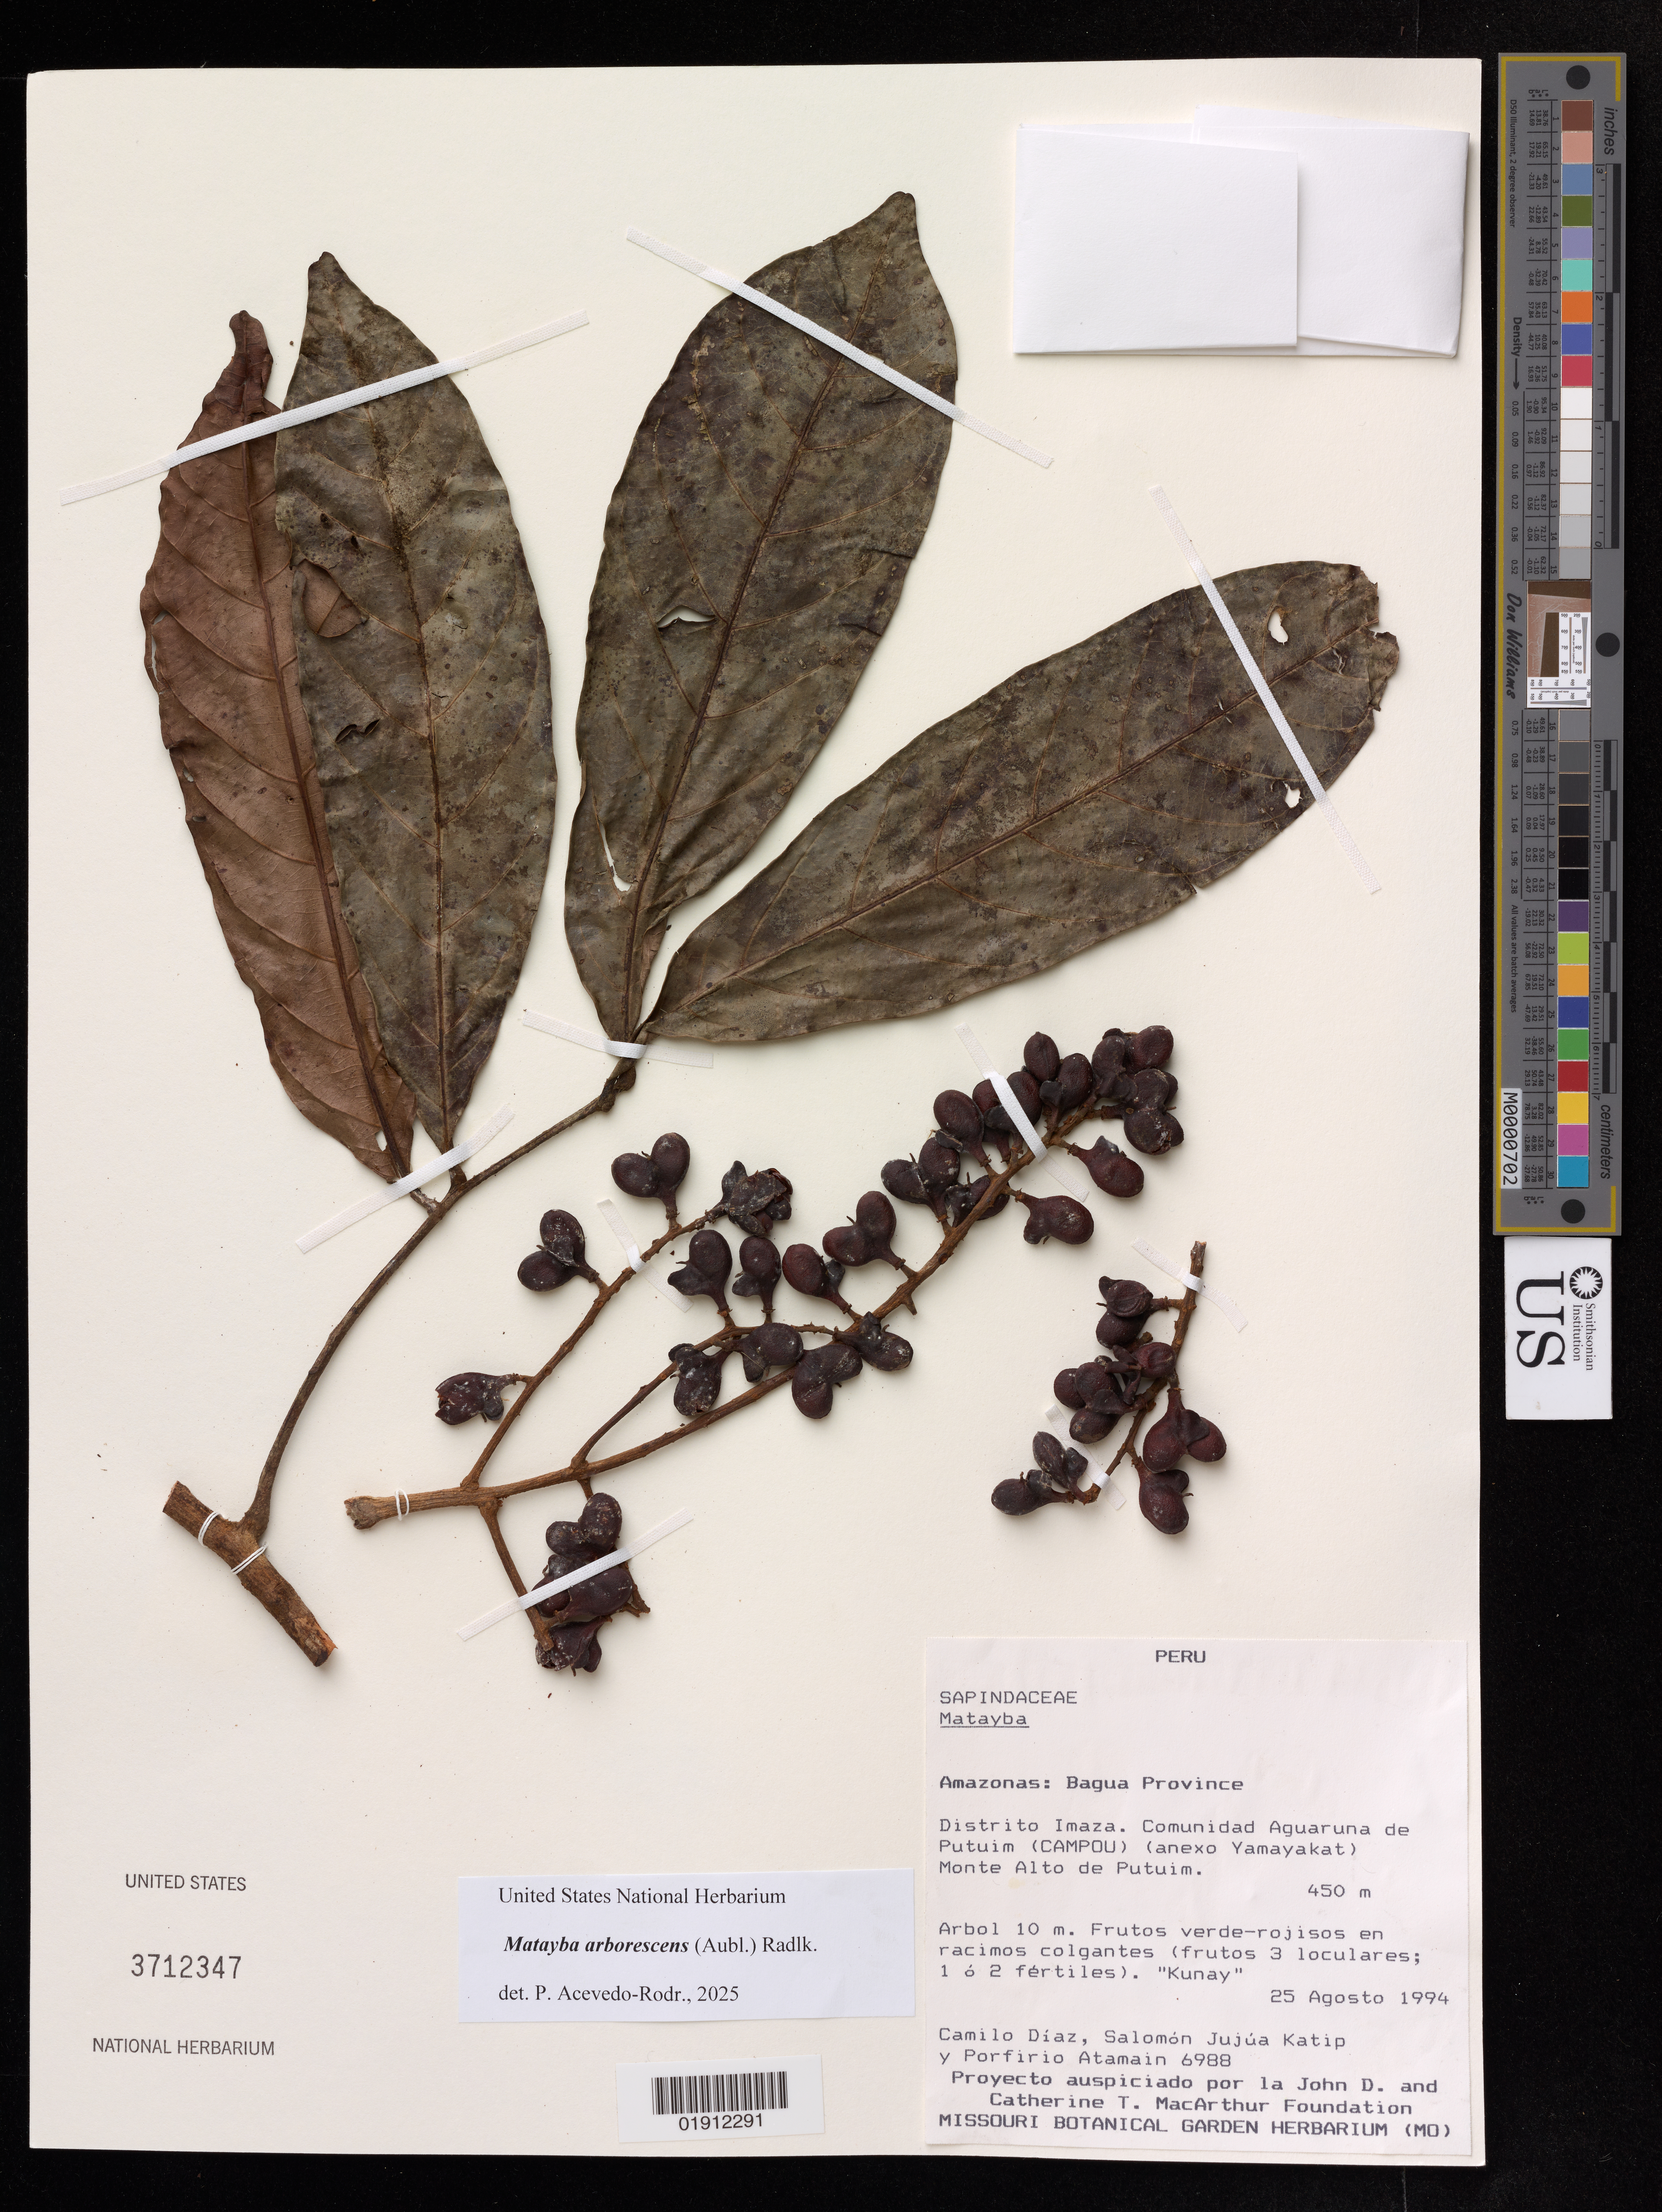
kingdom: Plantae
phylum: Tracheophyta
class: Magnoliopsida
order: Sapindales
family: Sapindaceae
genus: Matayba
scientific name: Matayba arborescens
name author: (Aubl.) Radlk.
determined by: Acevedo-Rodriguez, P., (US), Smithsonian Institution - National Museum of Natural History (UNITED STATES)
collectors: C. Díaz, S. Yujna Katip & P. Atamain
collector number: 6988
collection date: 1994-08-25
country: Peru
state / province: Amazonas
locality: Bagua Province. Distrito Imaza. Comunidad Aguaruna de Putuim (CAMPOU) (anexo Yamayakat) Monte Alto de Putuim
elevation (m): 450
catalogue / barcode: US 3712347